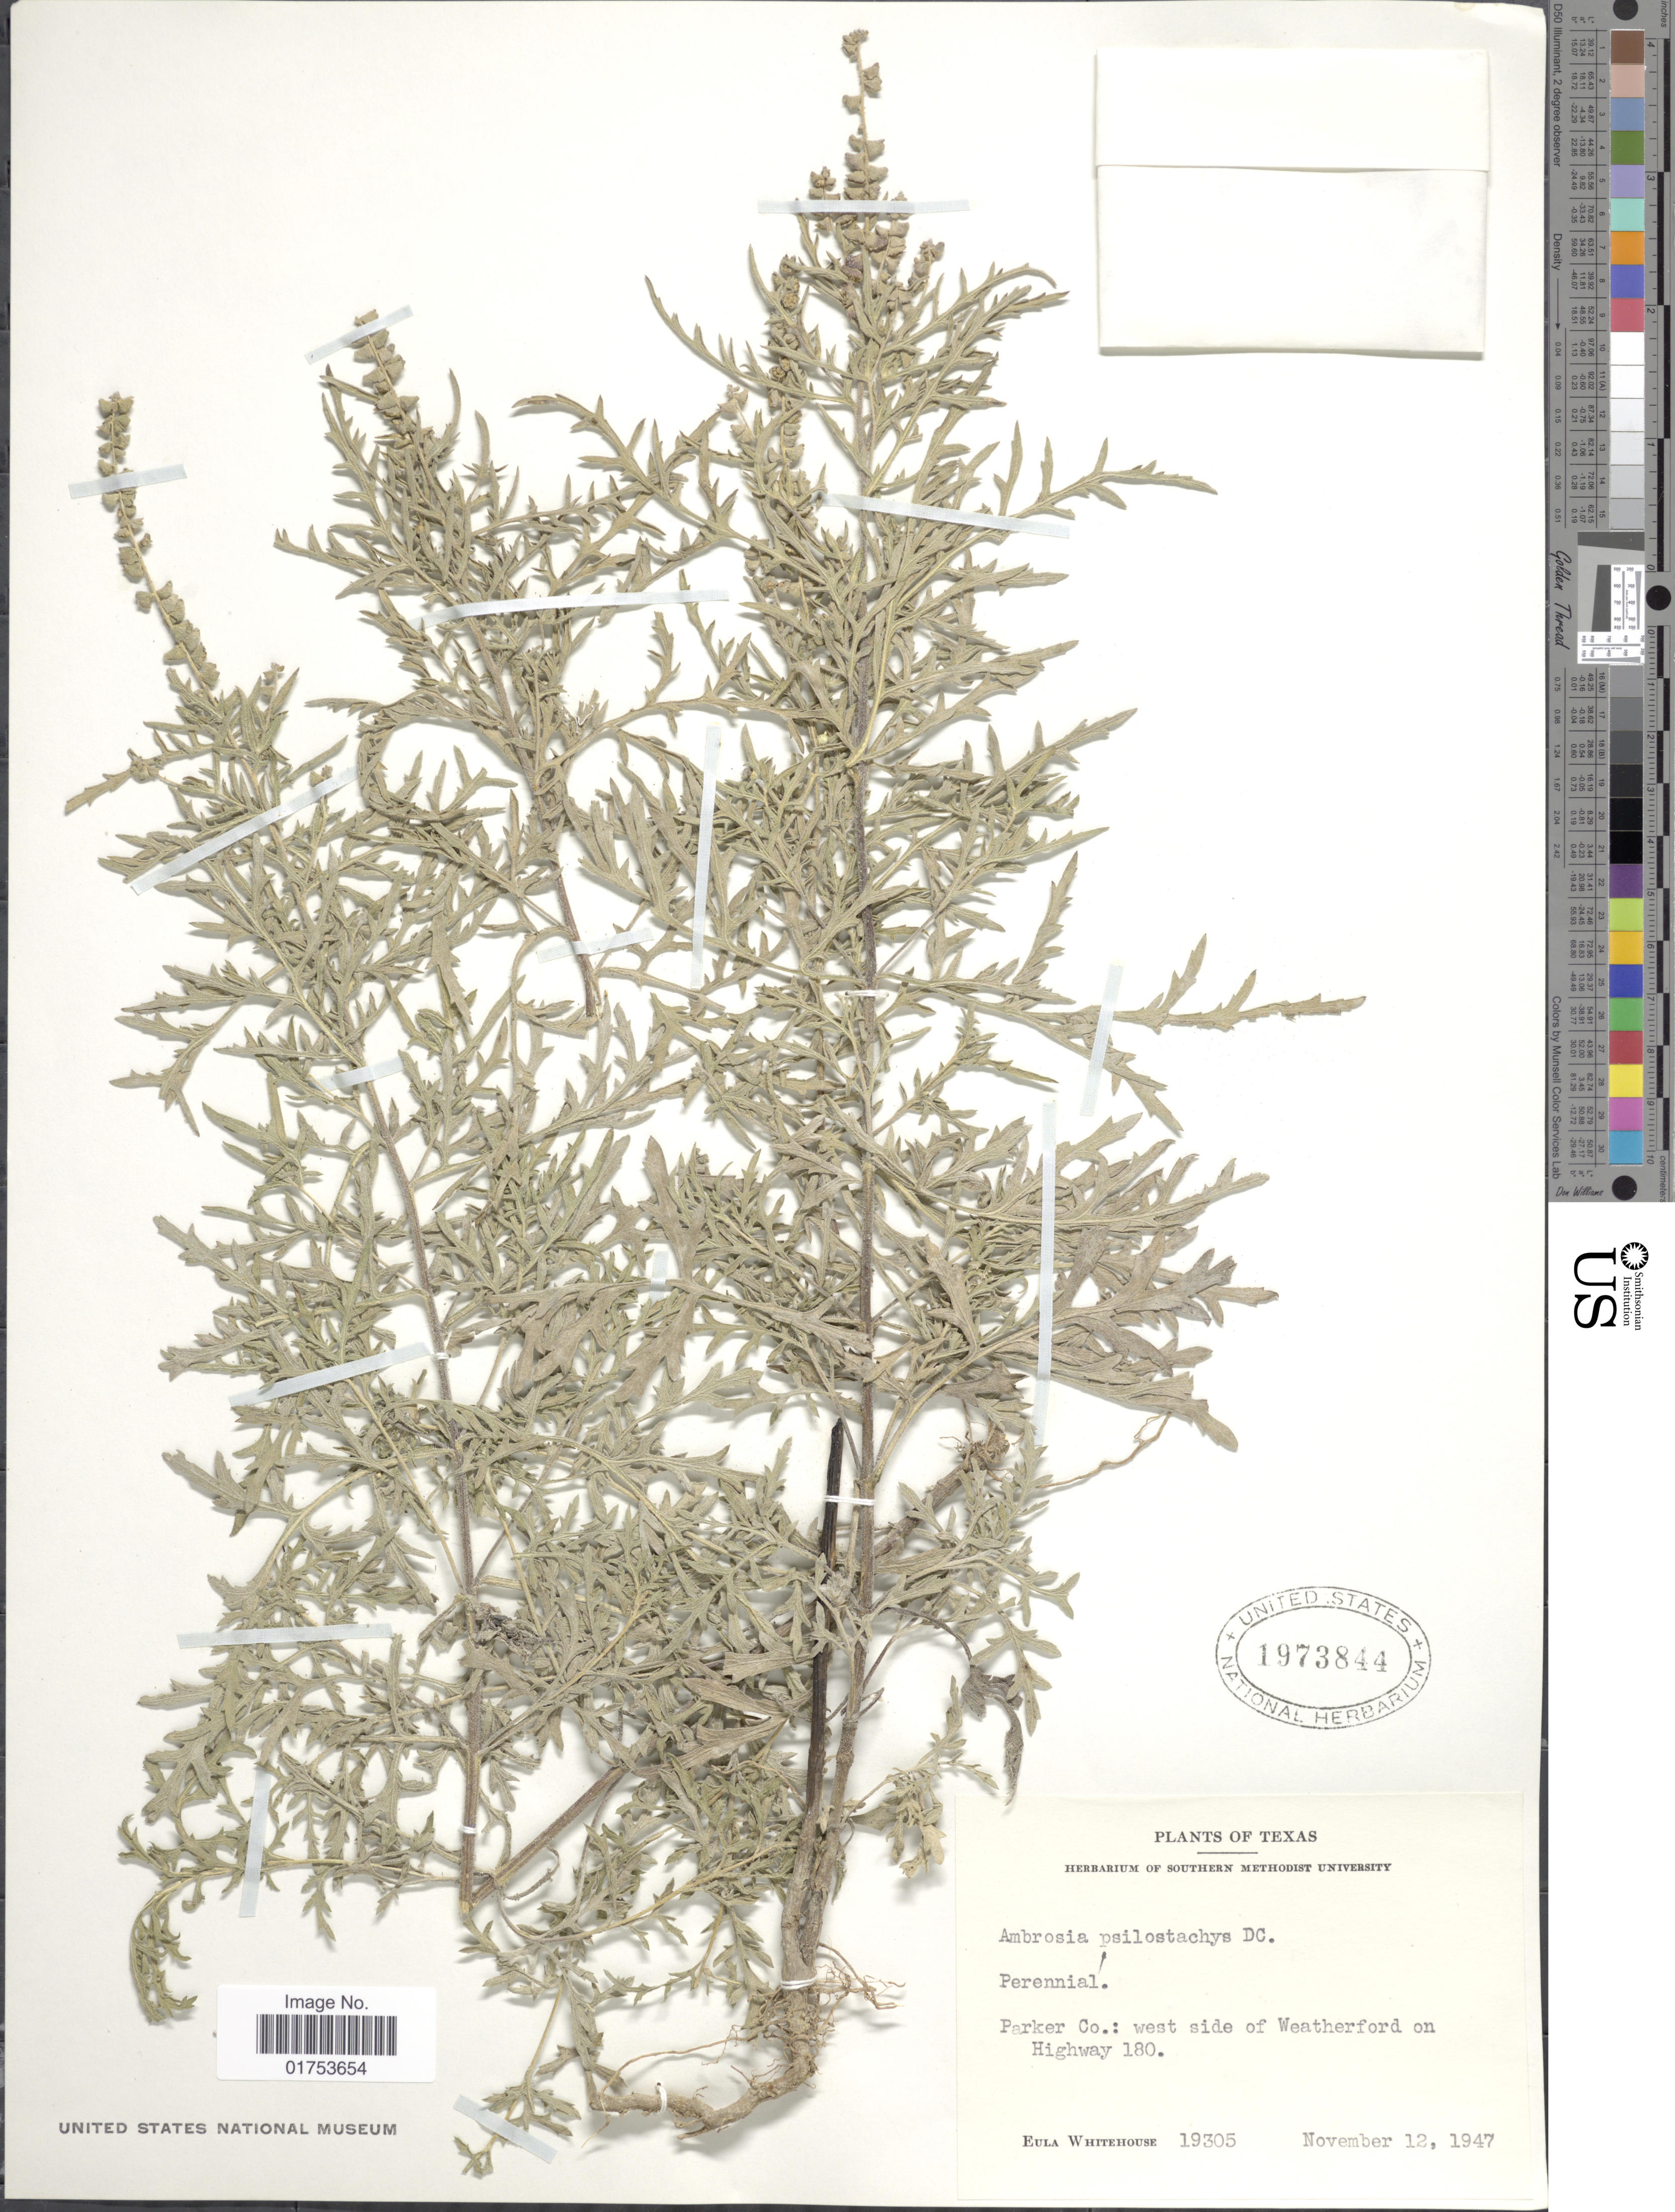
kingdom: Plantae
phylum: Tracheophyta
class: Magnoliopsida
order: Asterales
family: Asteraceae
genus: Ambrosia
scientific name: Ambrosia psilostachya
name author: DC.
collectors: E. Whitehouse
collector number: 19305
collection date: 1947-11-12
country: United States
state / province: Texas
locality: Parker Co.: west side of Weatherford on Highway 180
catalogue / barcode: US 1973844